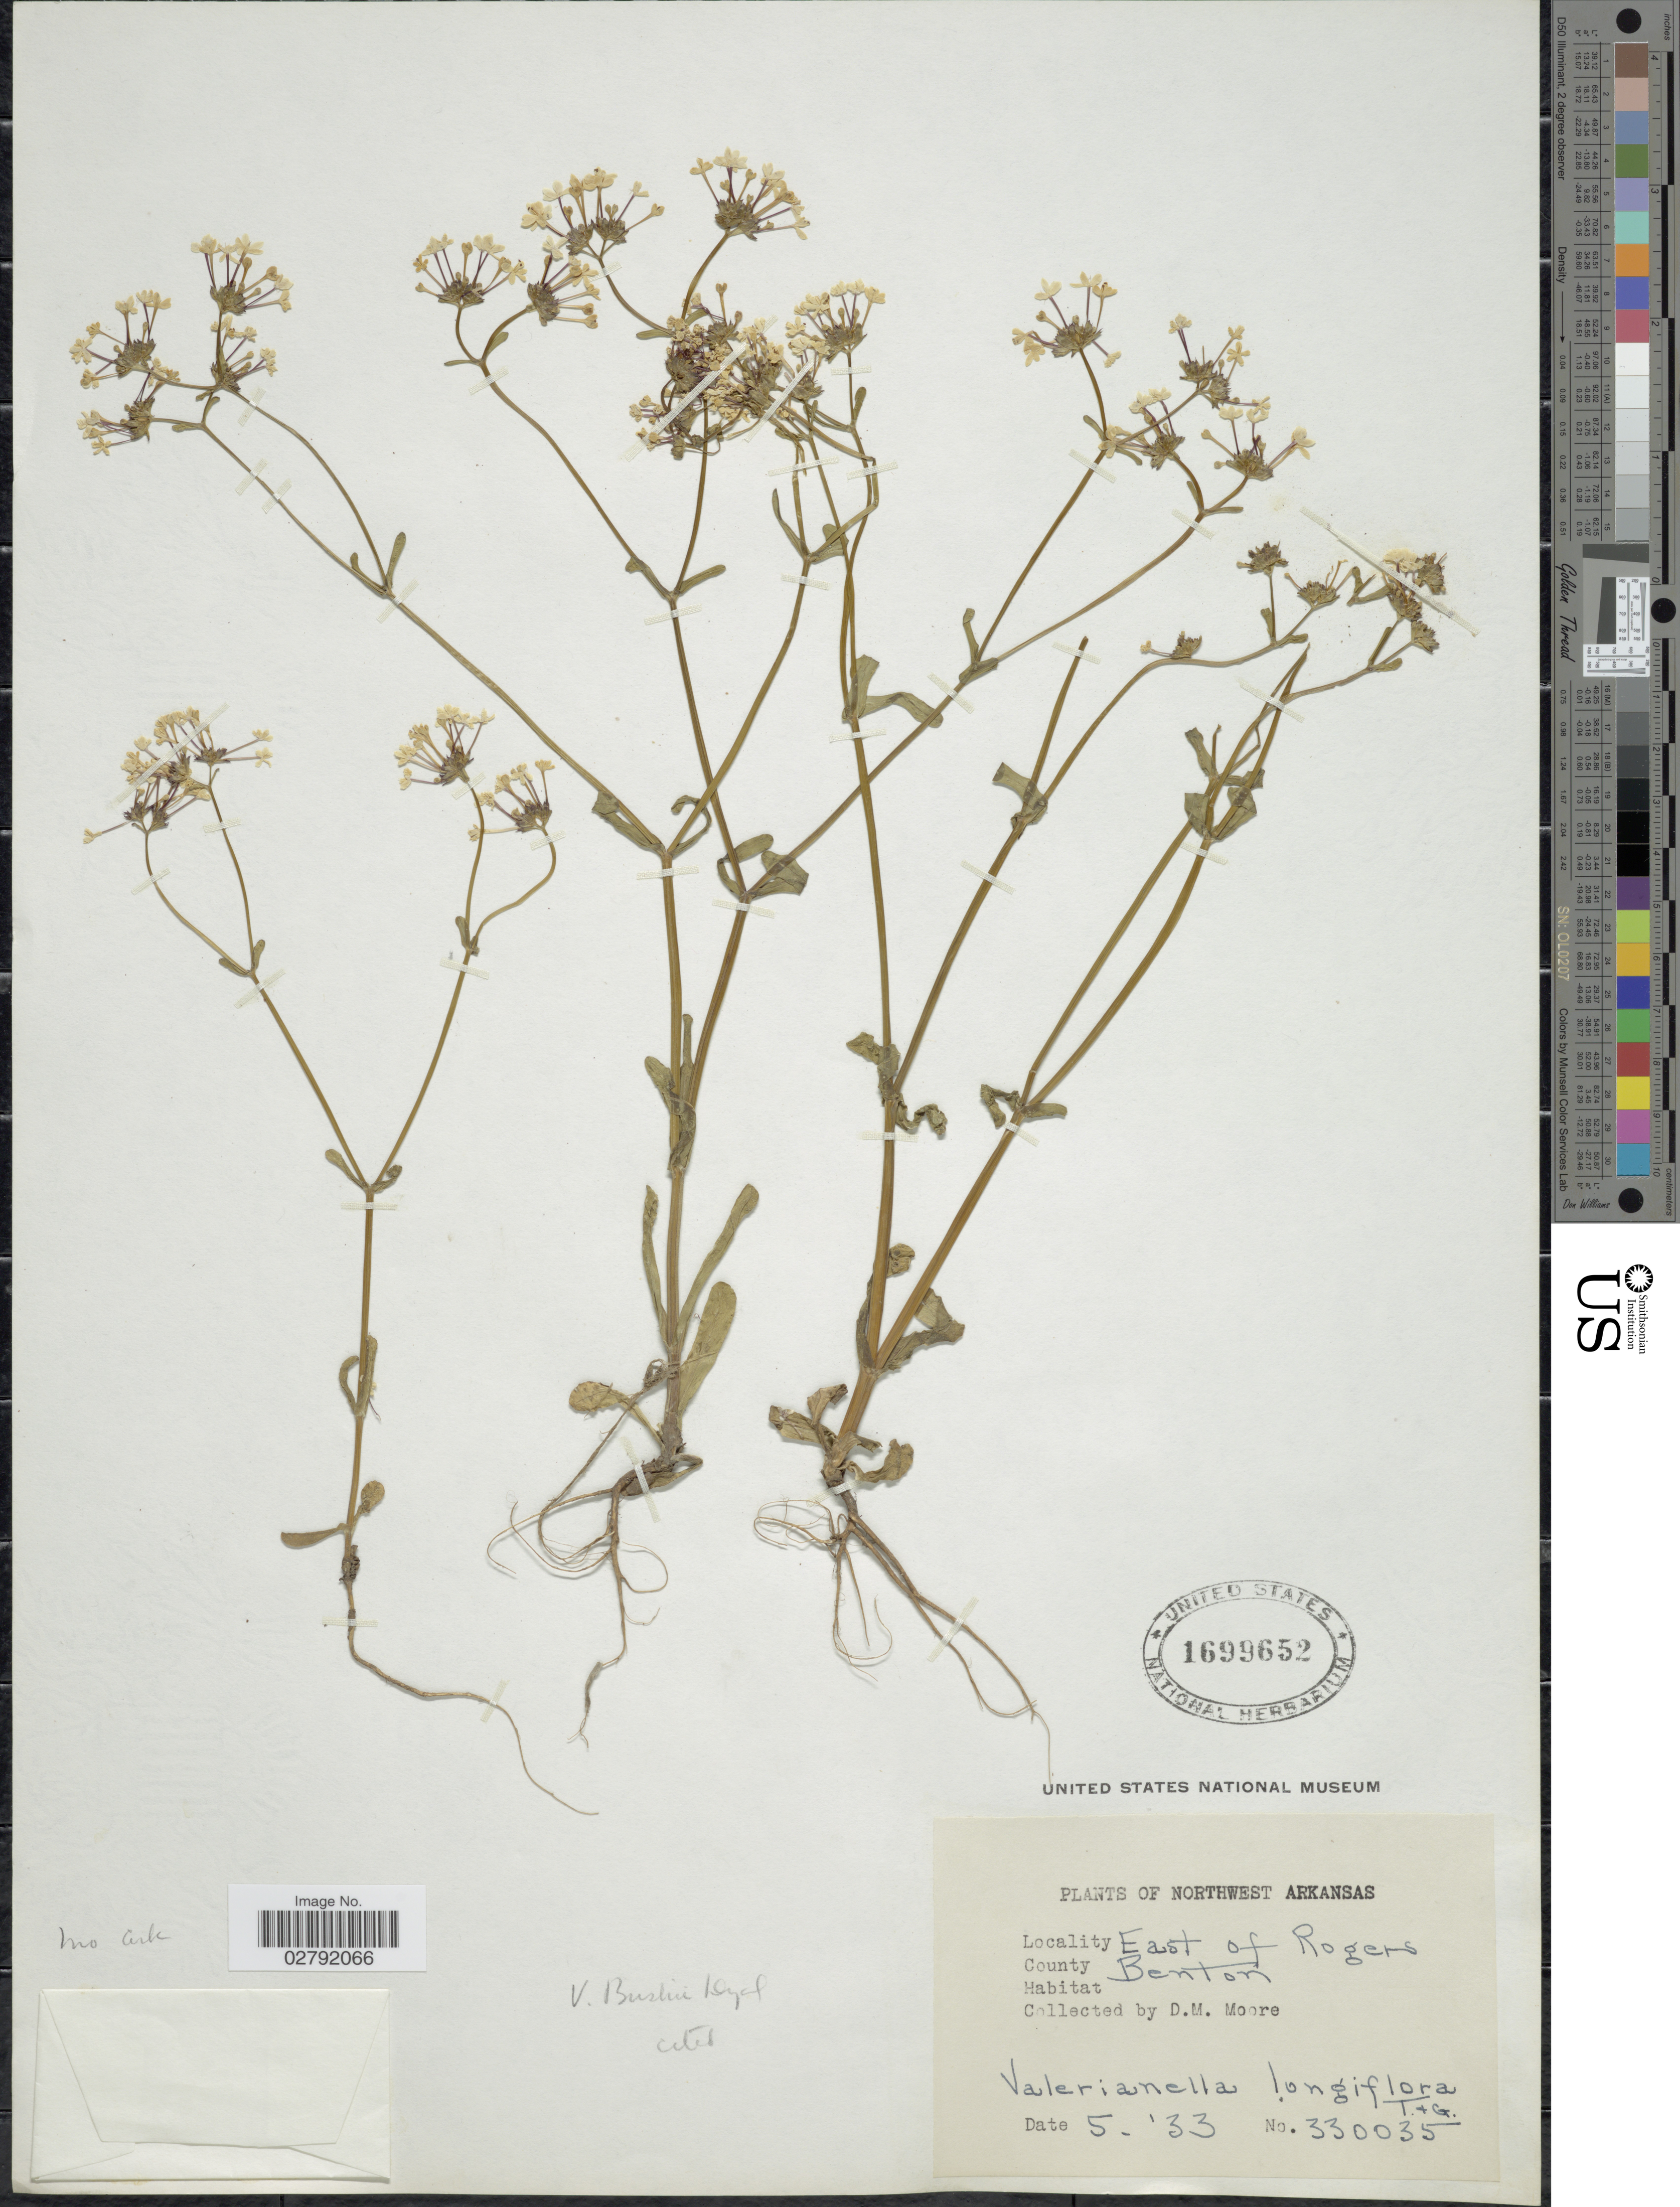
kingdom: Plantae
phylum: Tracheophyta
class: Magnoliopsida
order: Dipsacales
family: Caprifoliaceae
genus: Valerianella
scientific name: Valerianella bushii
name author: Dyal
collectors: D. Moore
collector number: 330035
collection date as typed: Transcribed d/m/y: /5/33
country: United States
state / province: Arkansas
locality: Northwest Arkansas. East of Rogers, County Benton.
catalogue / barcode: US 1699652